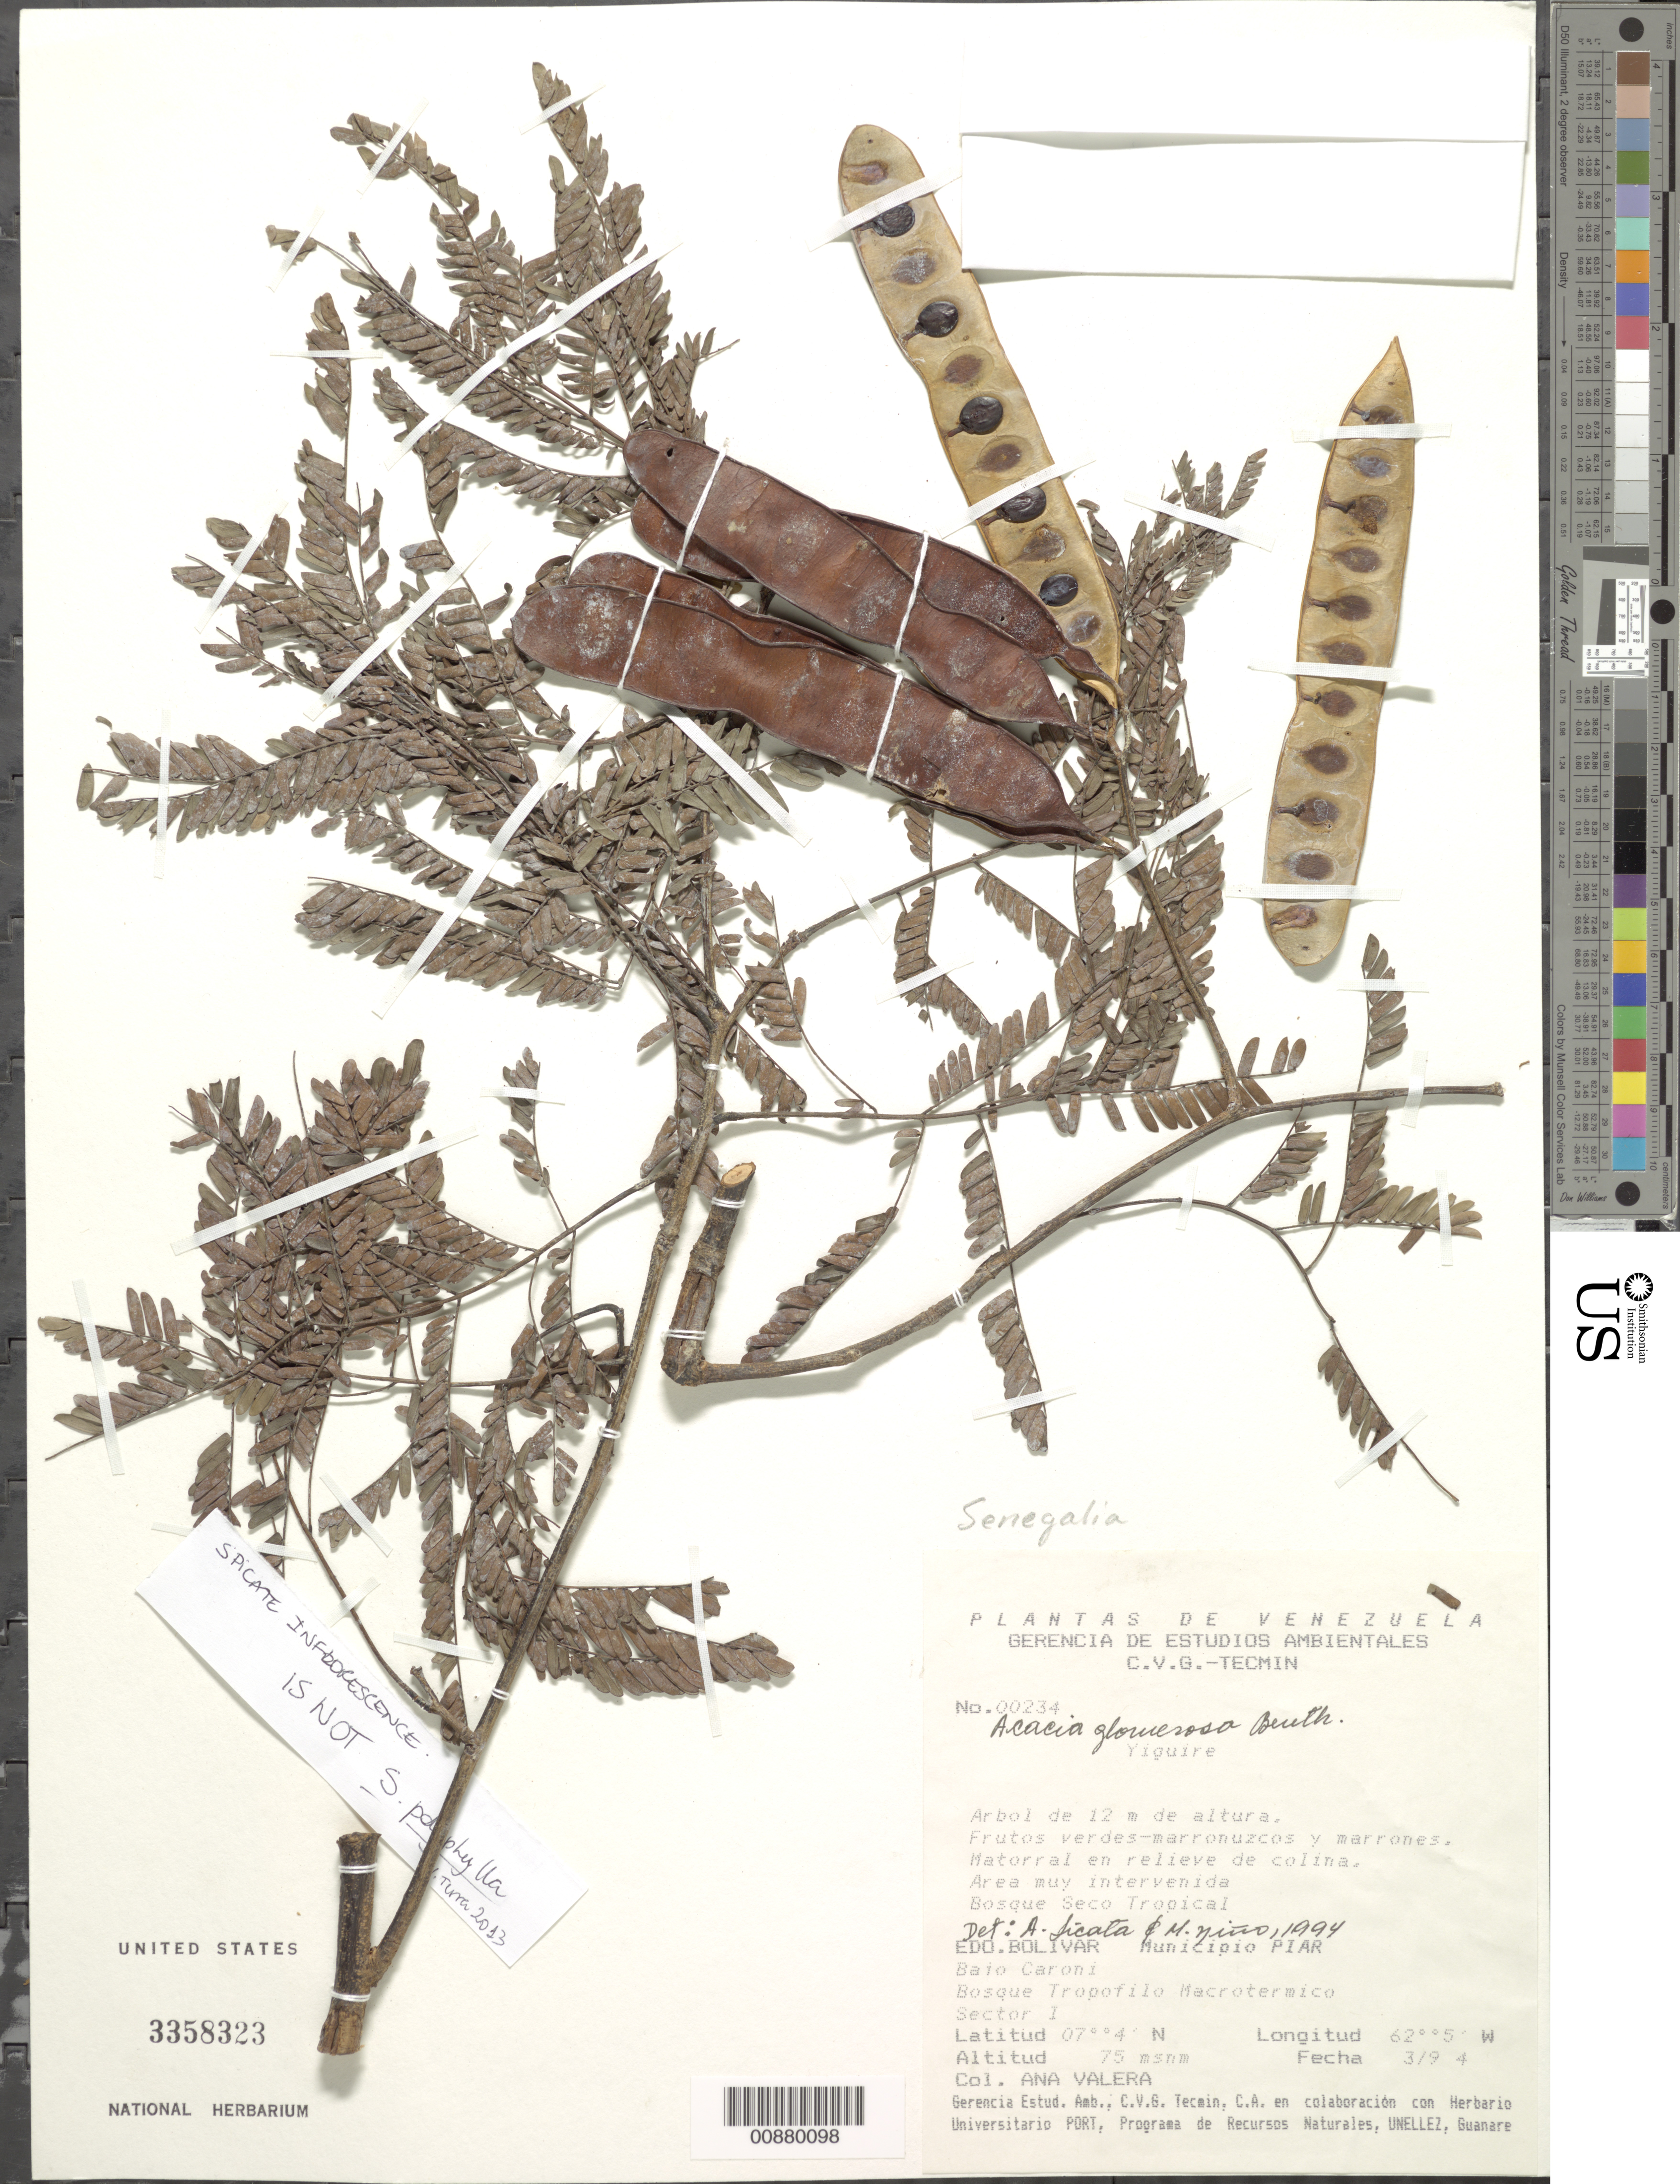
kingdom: Plantae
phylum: Tracheophyta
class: Magnoliopsida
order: Fabales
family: Fabaceae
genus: Senegalia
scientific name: Senegalia sp.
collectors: A. Valera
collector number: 234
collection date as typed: Mar-94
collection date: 1994-03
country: Venezuela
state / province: Bolívar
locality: Mun. Piar, Bajo Caroní, Sector 1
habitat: Matorral en relieve de colina; area muy intervenida; bosque seco tropical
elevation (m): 75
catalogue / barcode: US 3358323